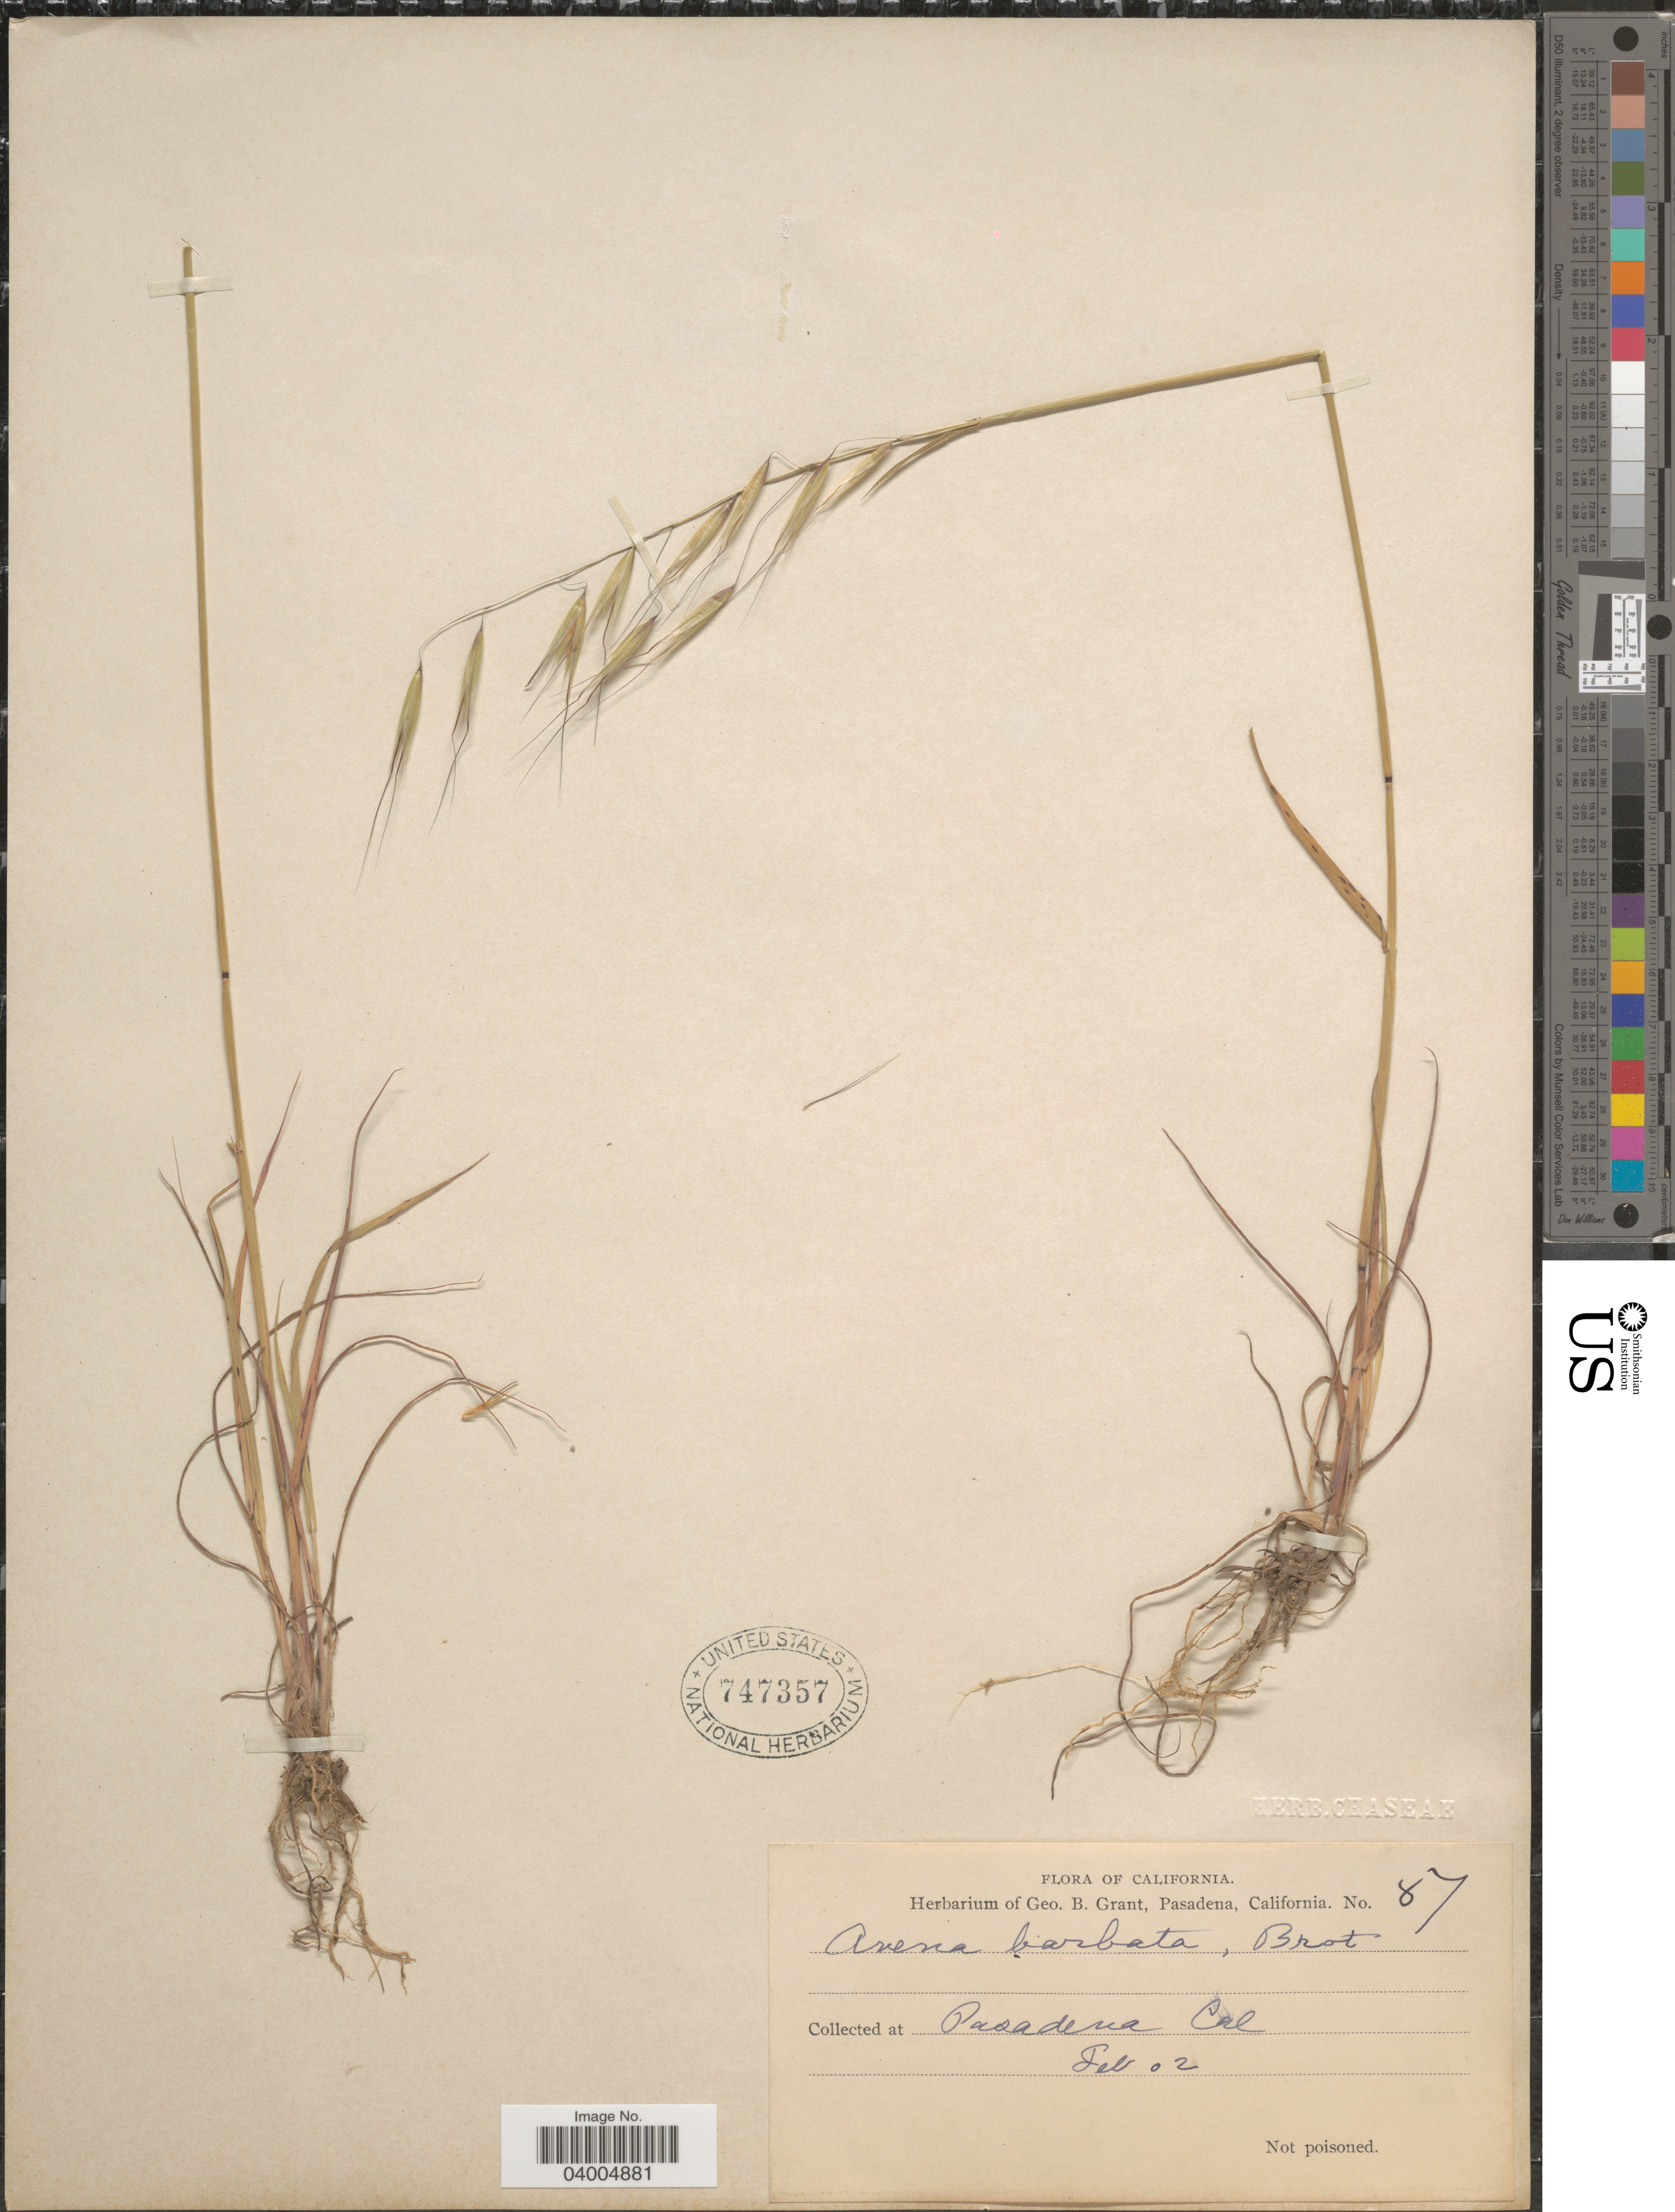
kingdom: Plantae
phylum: Tracheophyta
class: Liliopsida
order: Poales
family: Poaceae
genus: Avena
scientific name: Avena barbata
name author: Pott ex Link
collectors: ex herb. Geo. B. Grant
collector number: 87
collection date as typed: Transcribed d/m/y: /2/2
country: United States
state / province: California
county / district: Los Angeles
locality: Pasadena.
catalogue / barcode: US 747357